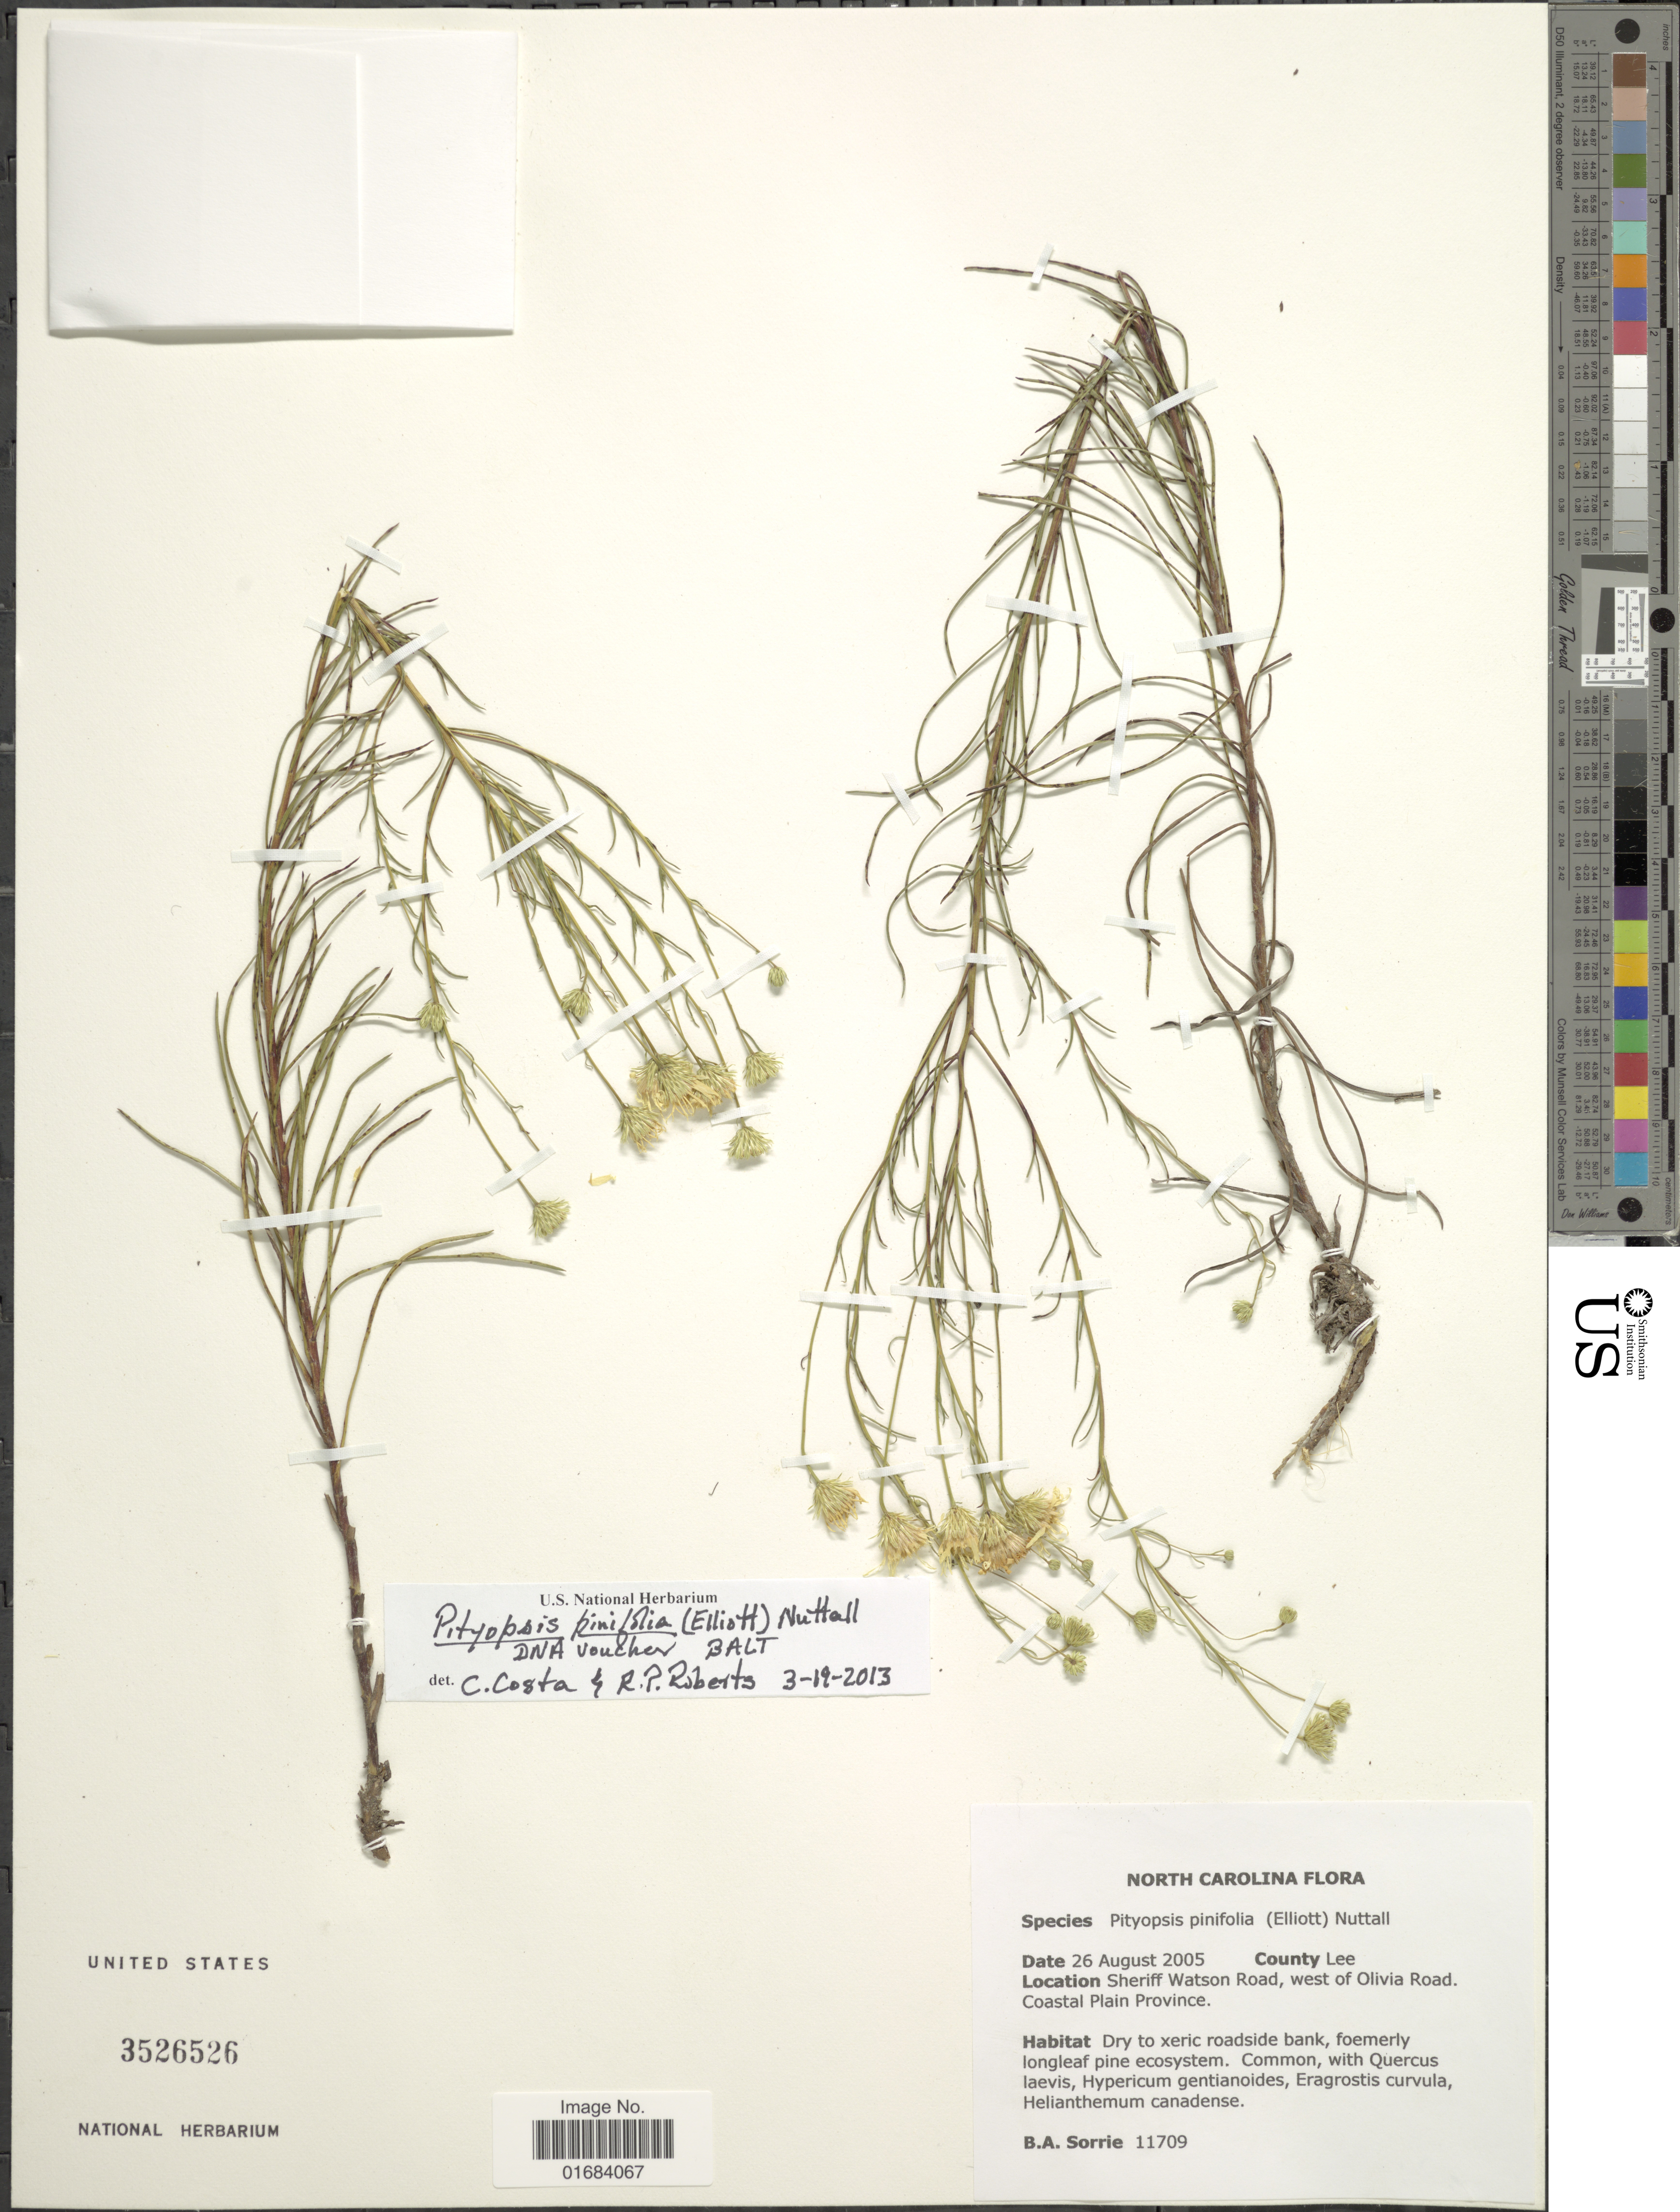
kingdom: Plantae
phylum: Tracheophyta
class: Magnoliopsida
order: Asterales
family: Asteraceae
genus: Pityopsis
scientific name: Pityopsis pinifolia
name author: (Elliott) Nutt.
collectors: B. Sorrie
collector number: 11709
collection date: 2005-08-26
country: United States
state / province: North Carolina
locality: Sheriff Watson Road, west of Olivia Road, Coastal Plain Province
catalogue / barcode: US 3526526